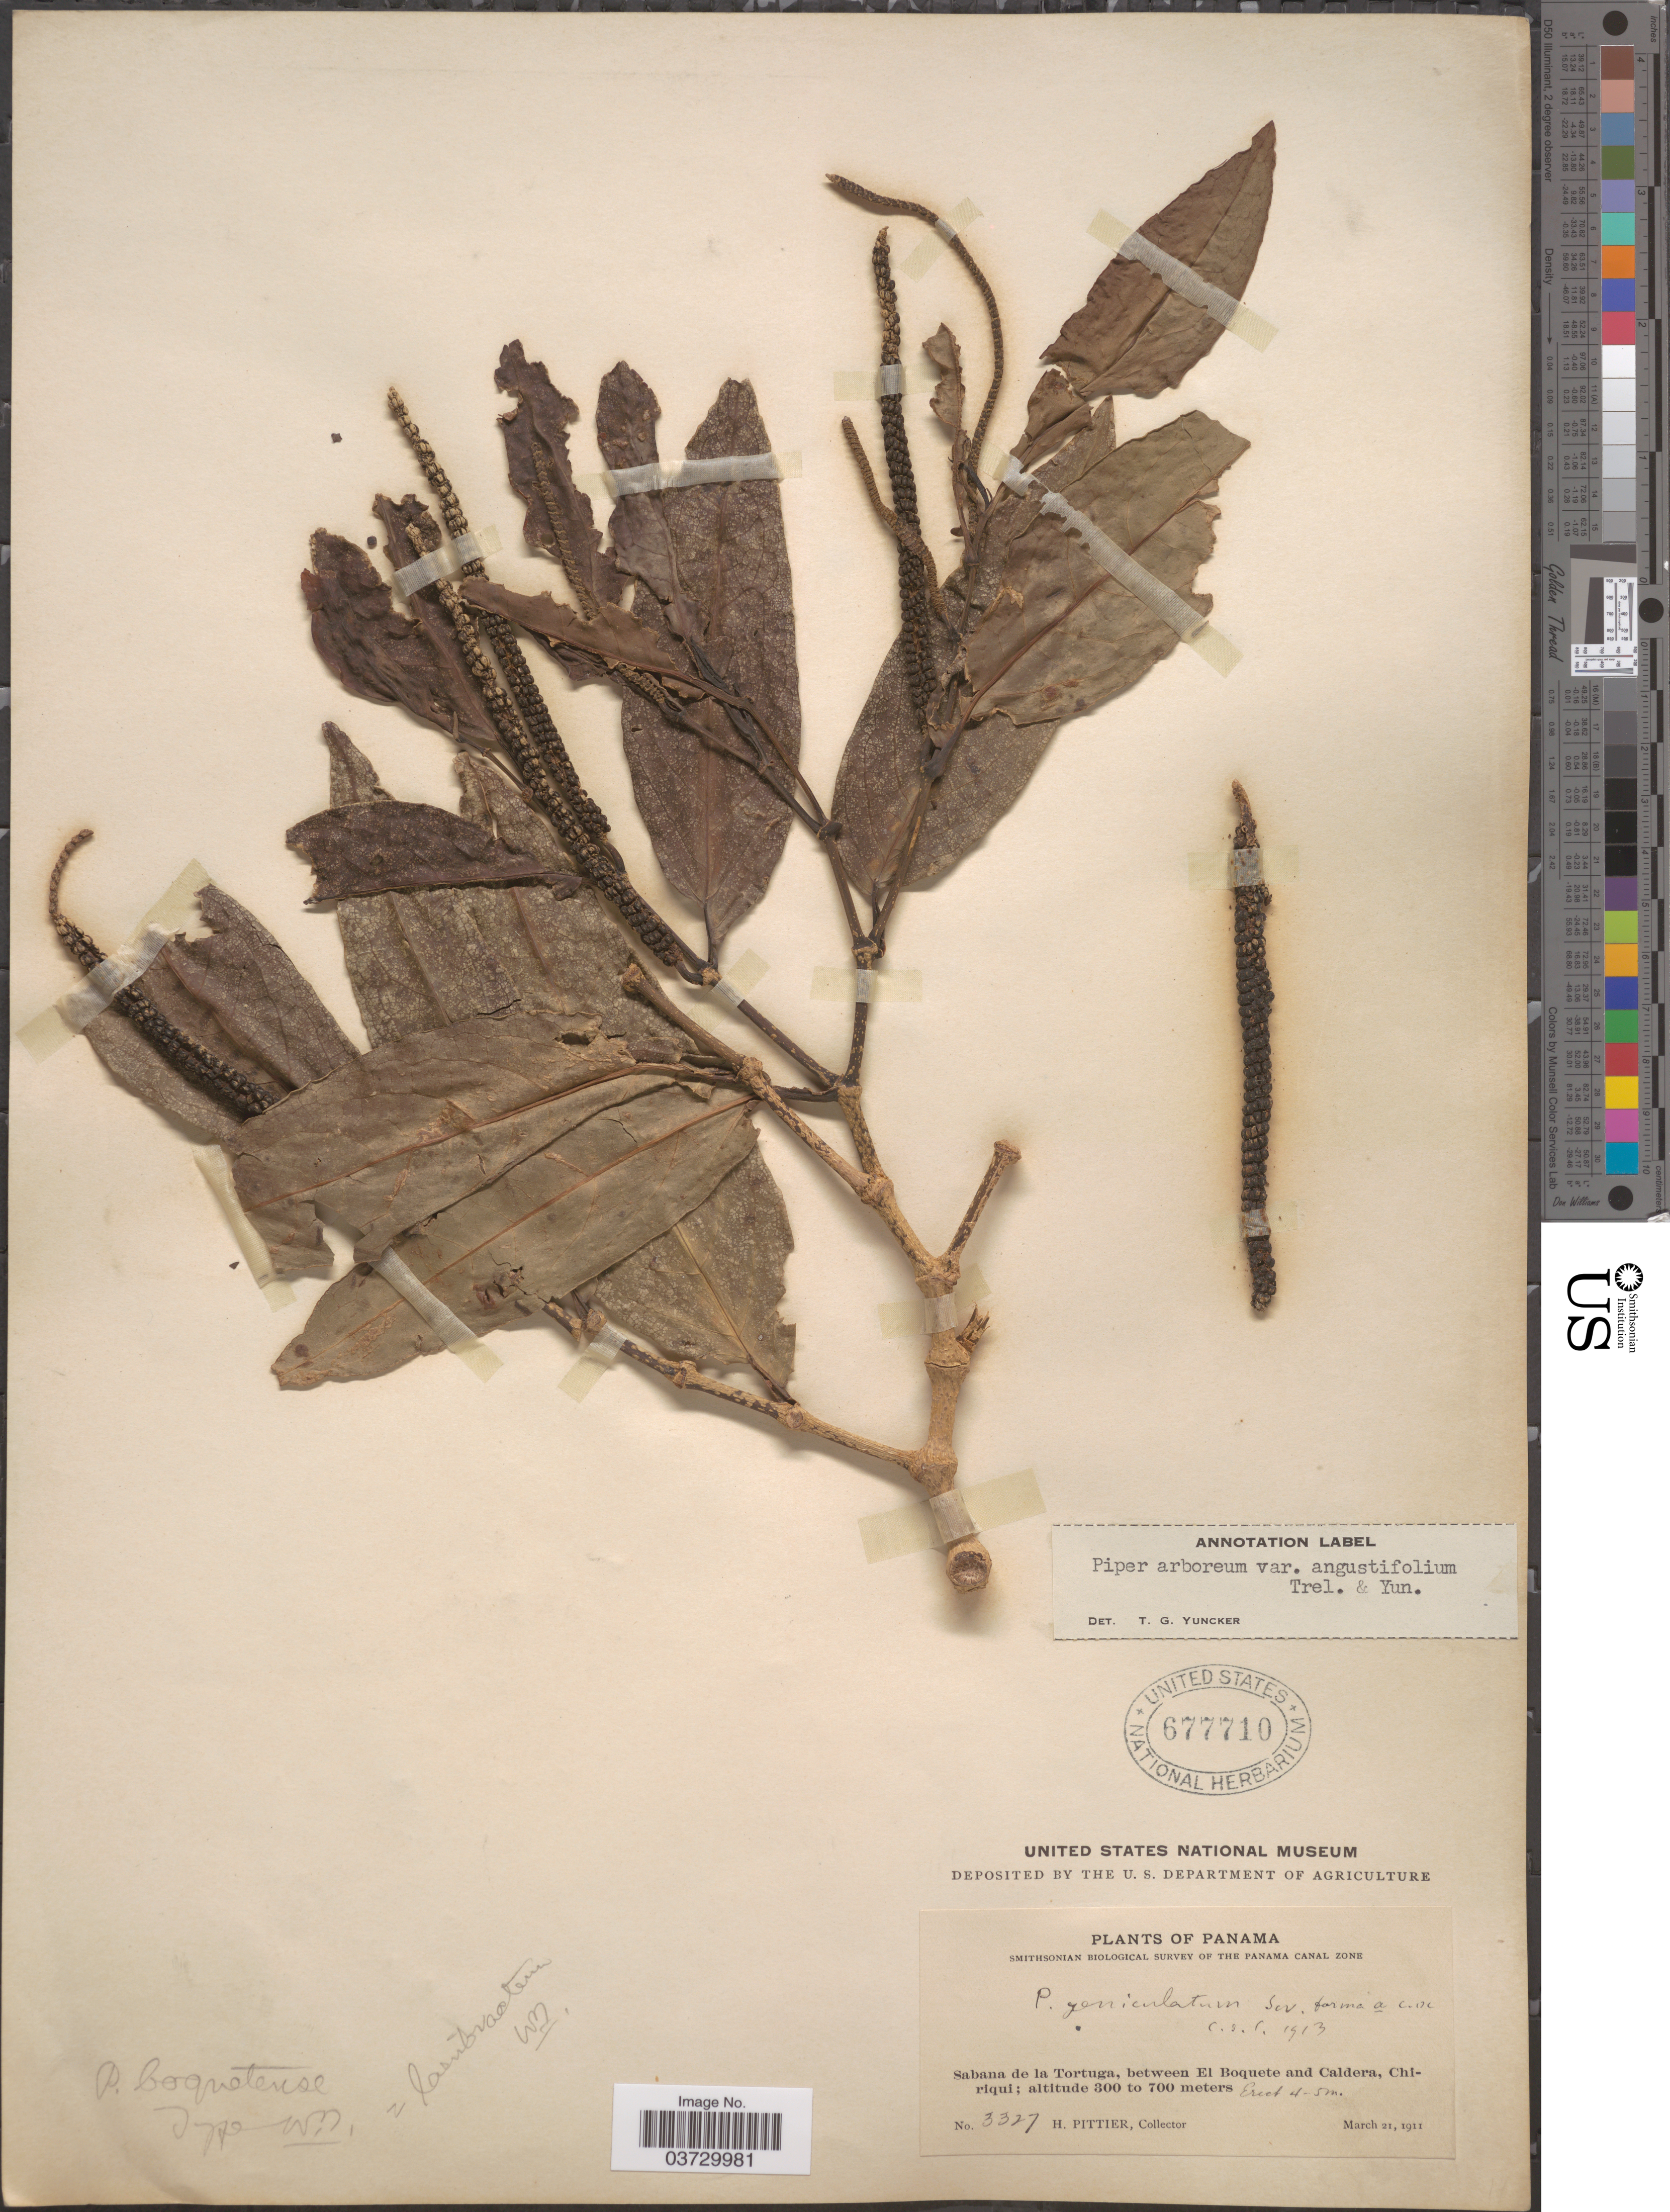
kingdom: Plantae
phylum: Tracheophyta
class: Magnoliopsida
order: Piperales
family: Piperaceae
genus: Piper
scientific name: Piper arboreum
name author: Aubl.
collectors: H. F. Pittier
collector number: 3327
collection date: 1911-03-21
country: Panama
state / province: Chiriqui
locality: The Panama Canal Zone. Sabana de la Tortuga, between El Boquete and Caldera.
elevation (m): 300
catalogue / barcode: US 677710